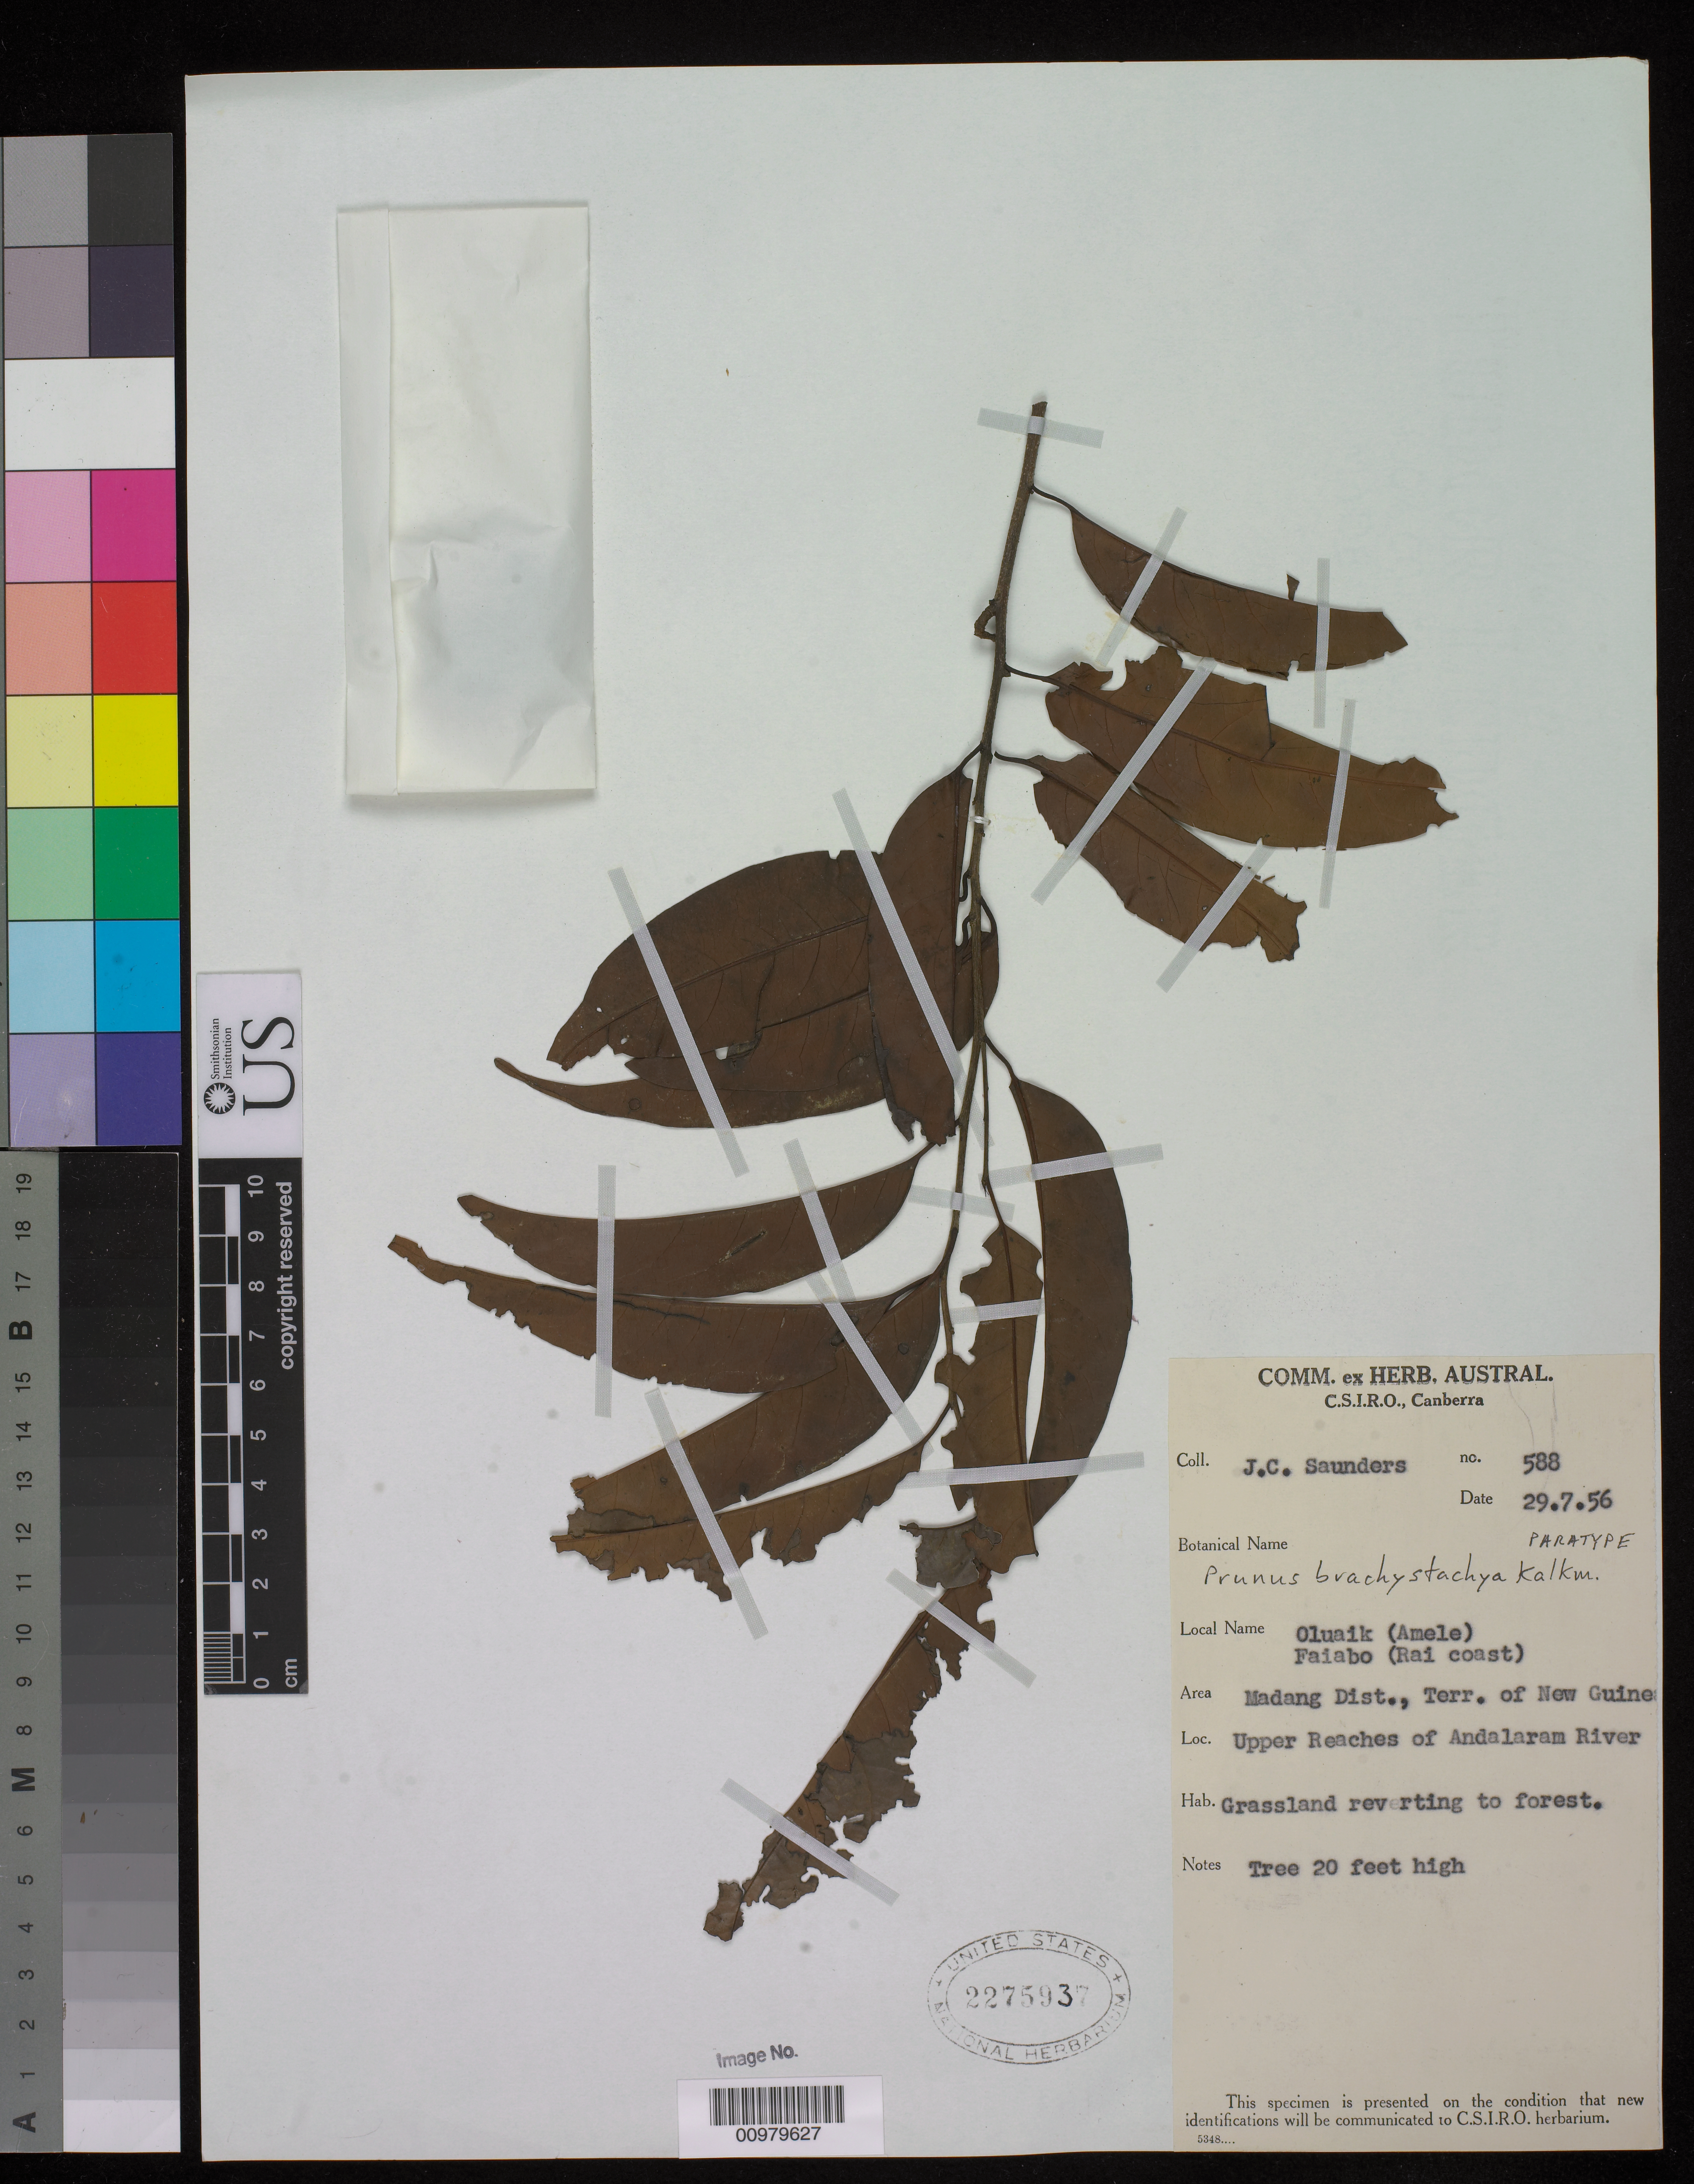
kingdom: Plantae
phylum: Tracheophyta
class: Magnoliopsida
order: Rosales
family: Rosaceae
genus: Prunus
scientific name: Prunus brachystachya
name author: Kalkman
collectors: J. C. Saunders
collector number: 588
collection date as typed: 29 Jul 1956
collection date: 1956-07-29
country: Papua New Guinea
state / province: Madang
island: New Guinea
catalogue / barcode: US 2275937